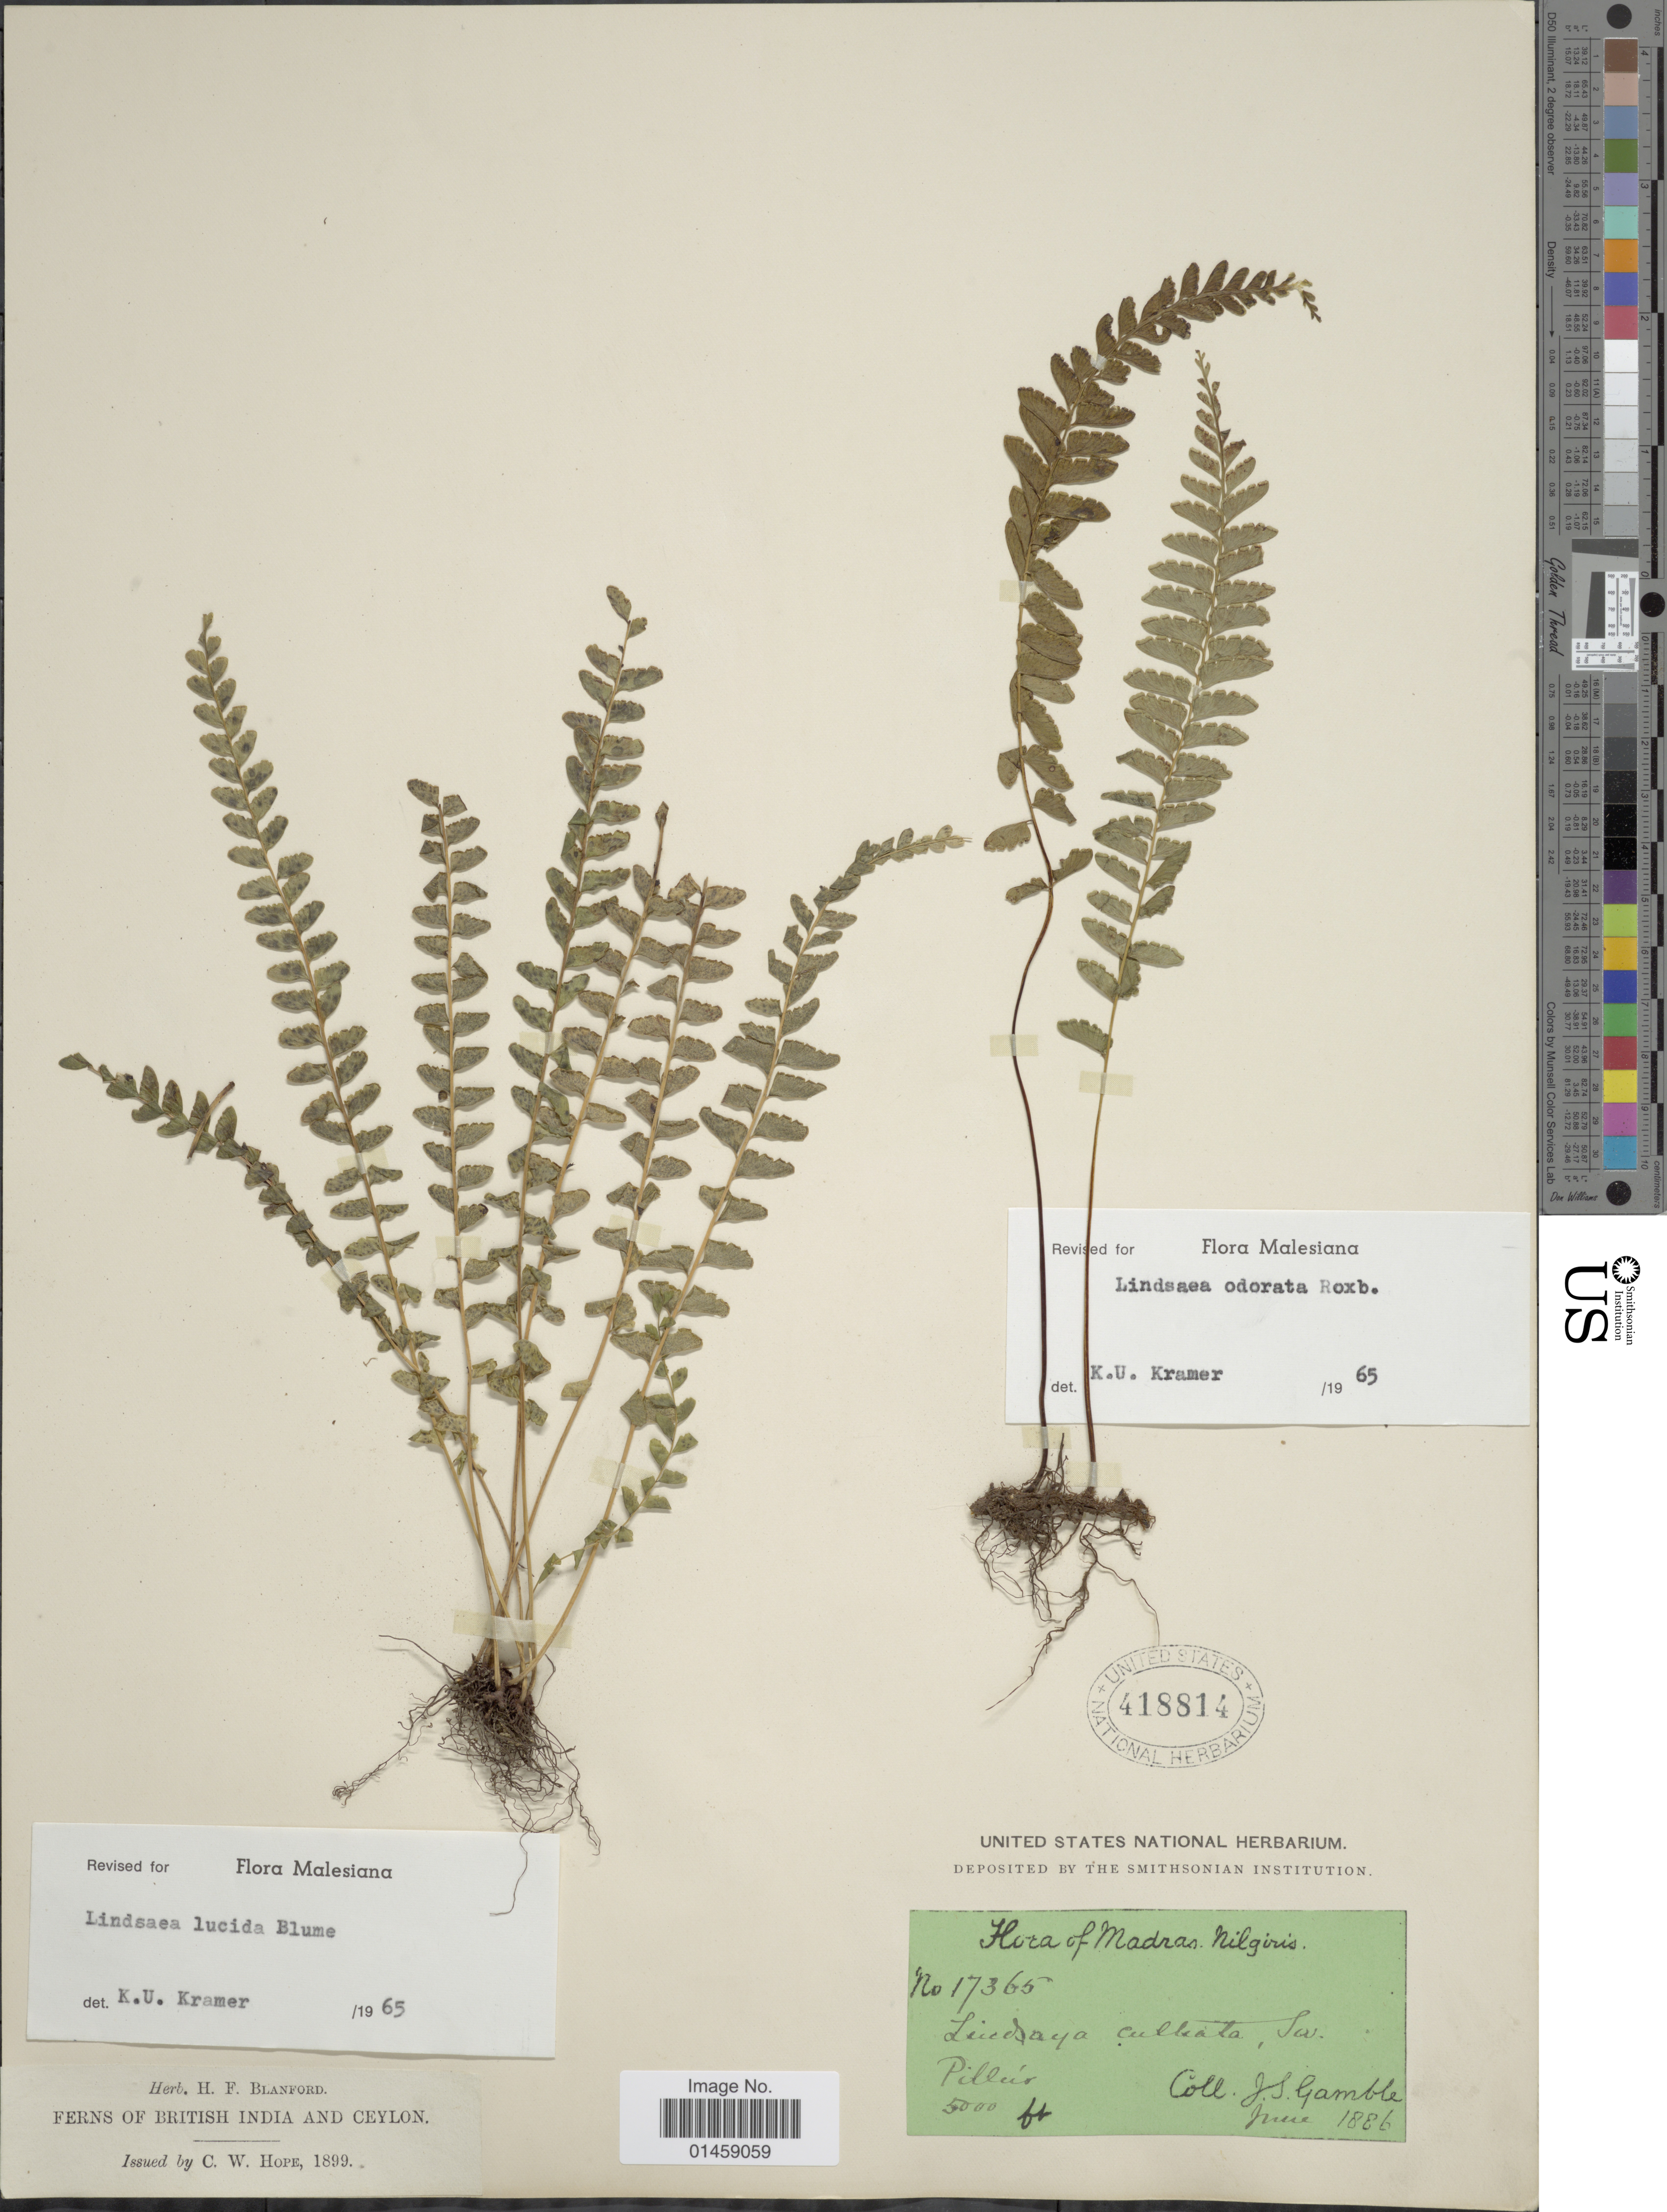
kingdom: Plantae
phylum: Tracheophyta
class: Polypodiopsida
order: Polypodiales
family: Lindsaeaceae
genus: Lindsaea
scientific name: Lindsaea lucida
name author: Blume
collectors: J. S. Gamble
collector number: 17365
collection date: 1886-06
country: India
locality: Madras Nilgiris, Pillur.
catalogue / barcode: US 418814